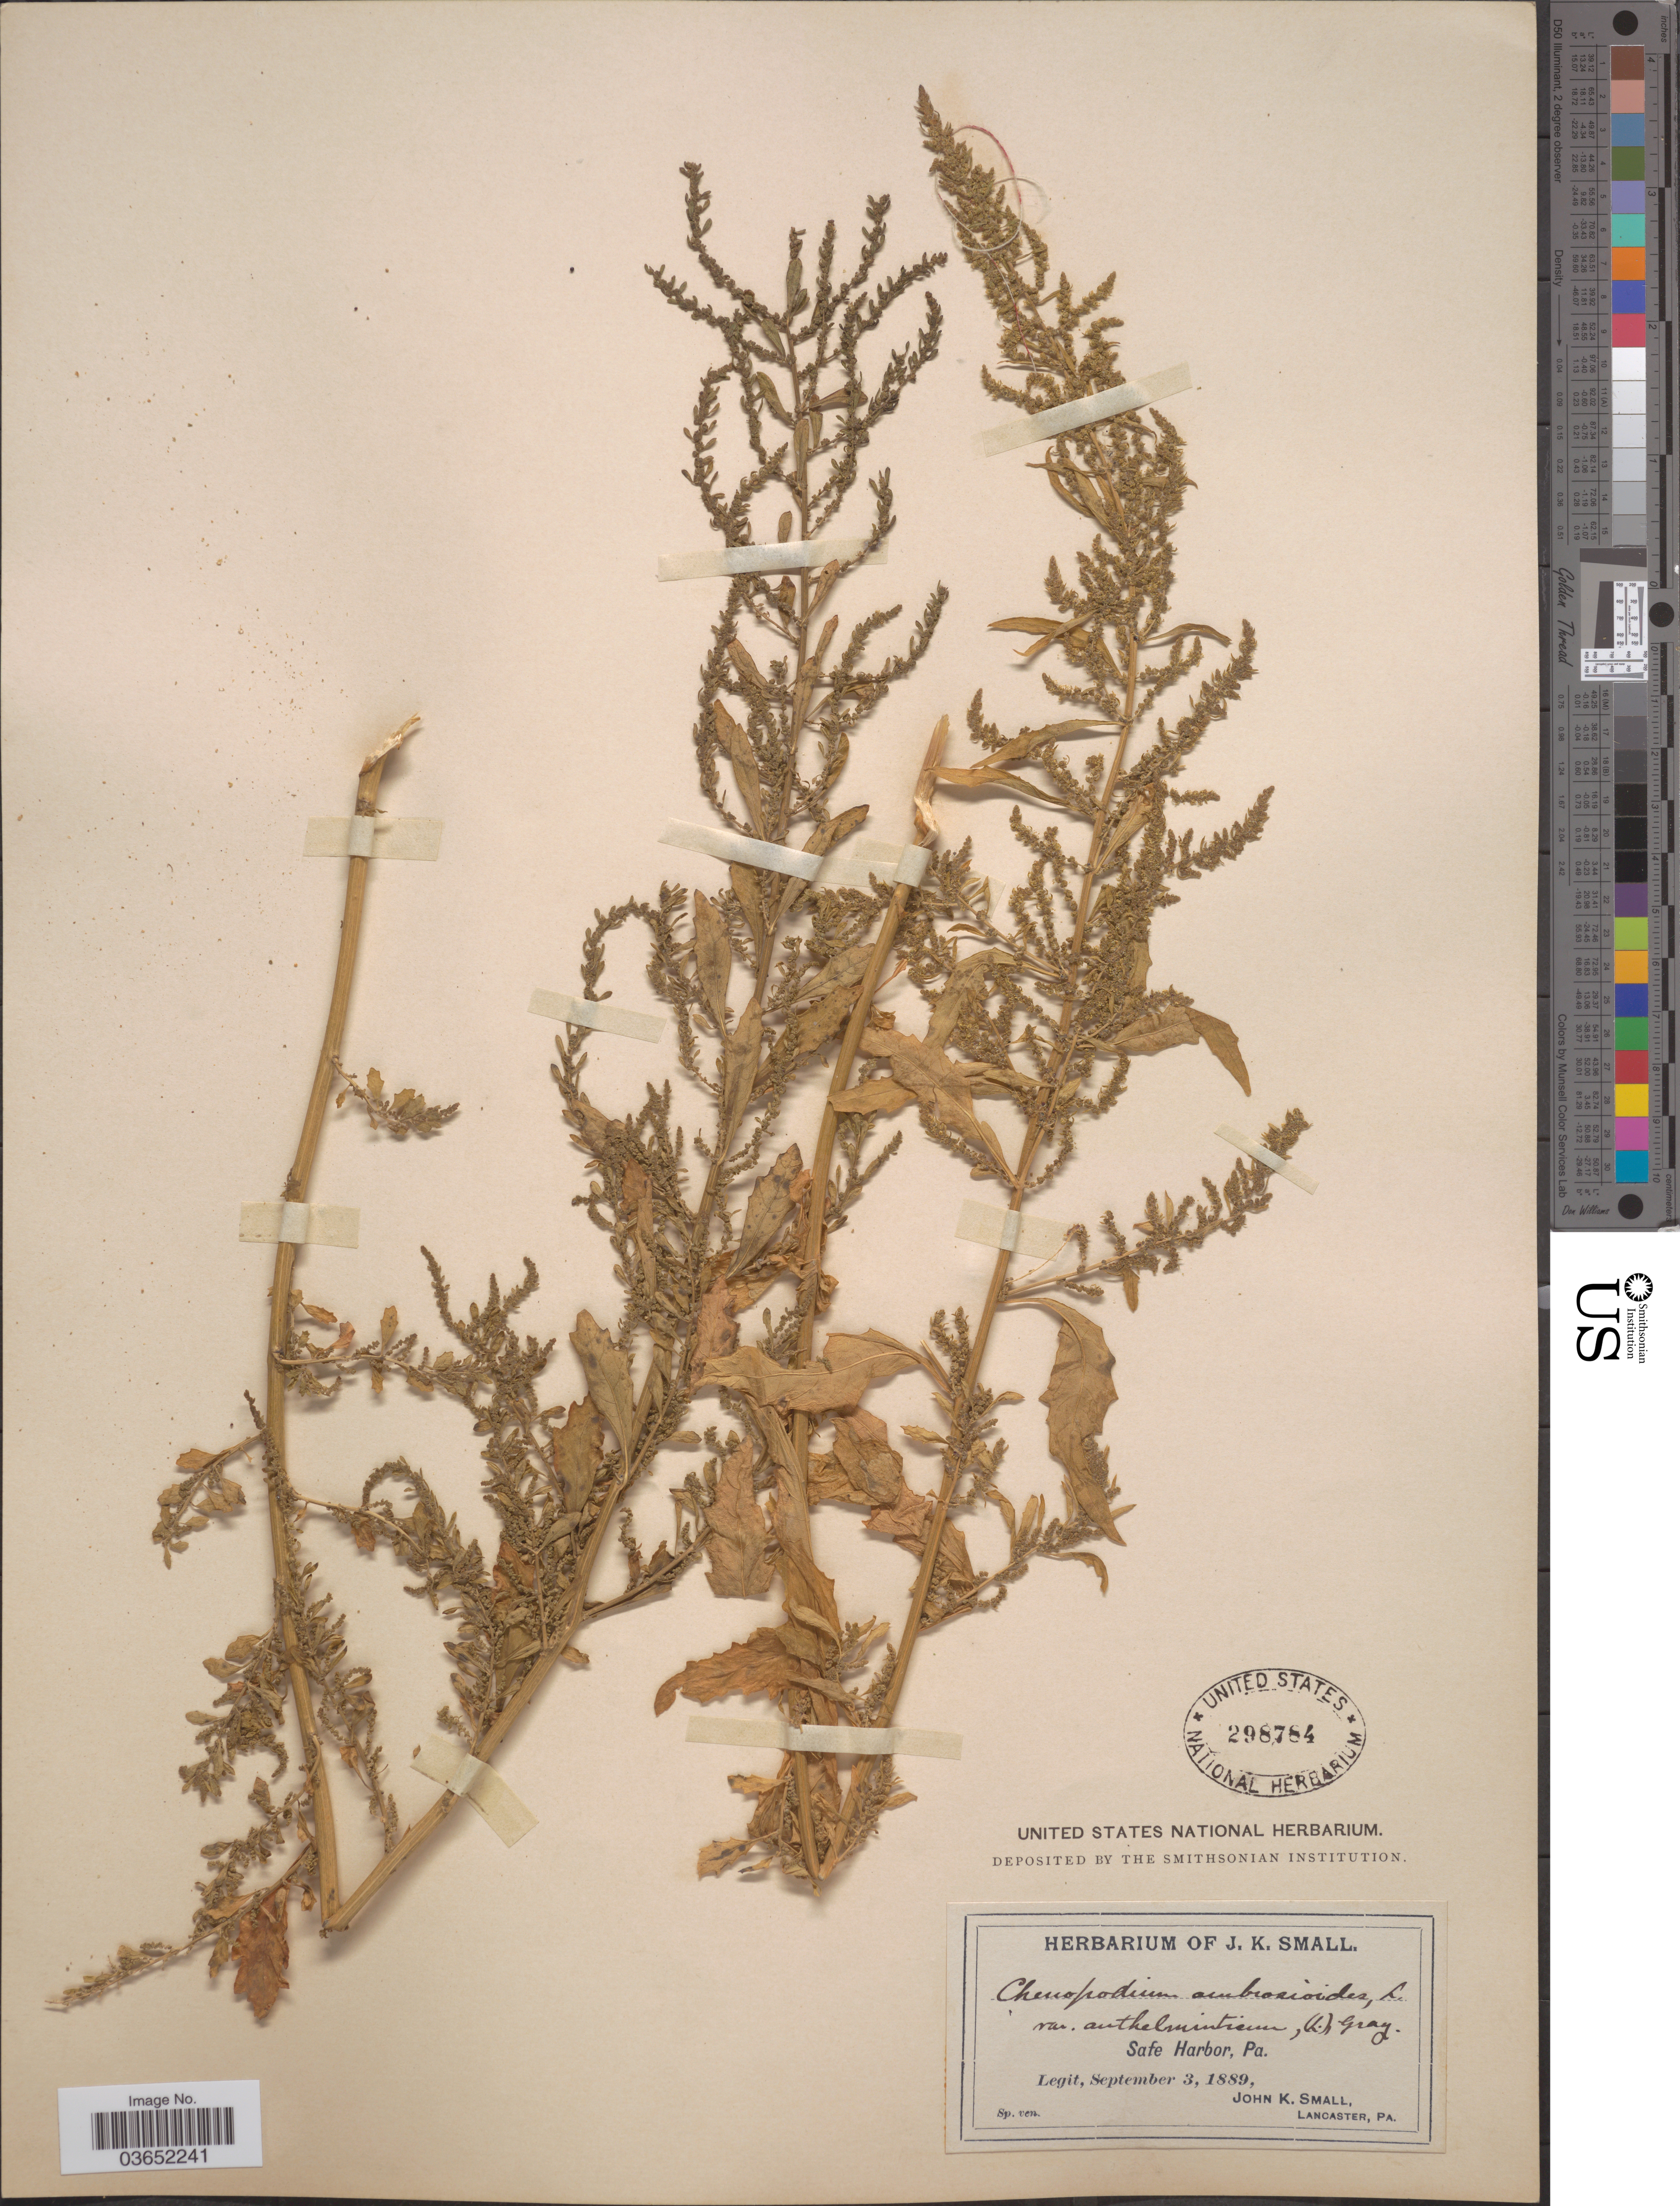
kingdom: Plantae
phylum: Tracheophyta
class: Magnoliopsida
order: Caryophyllales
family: Amaranthaceae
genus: Chenopodium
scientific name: Chenopodium ambrosioides var. anthelminticum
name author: (L.) A. Gray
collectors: J. K. Small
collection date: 1889-09-03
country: United States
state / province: Pennsylvania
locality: Safe Harbor.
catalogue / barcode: US 298784